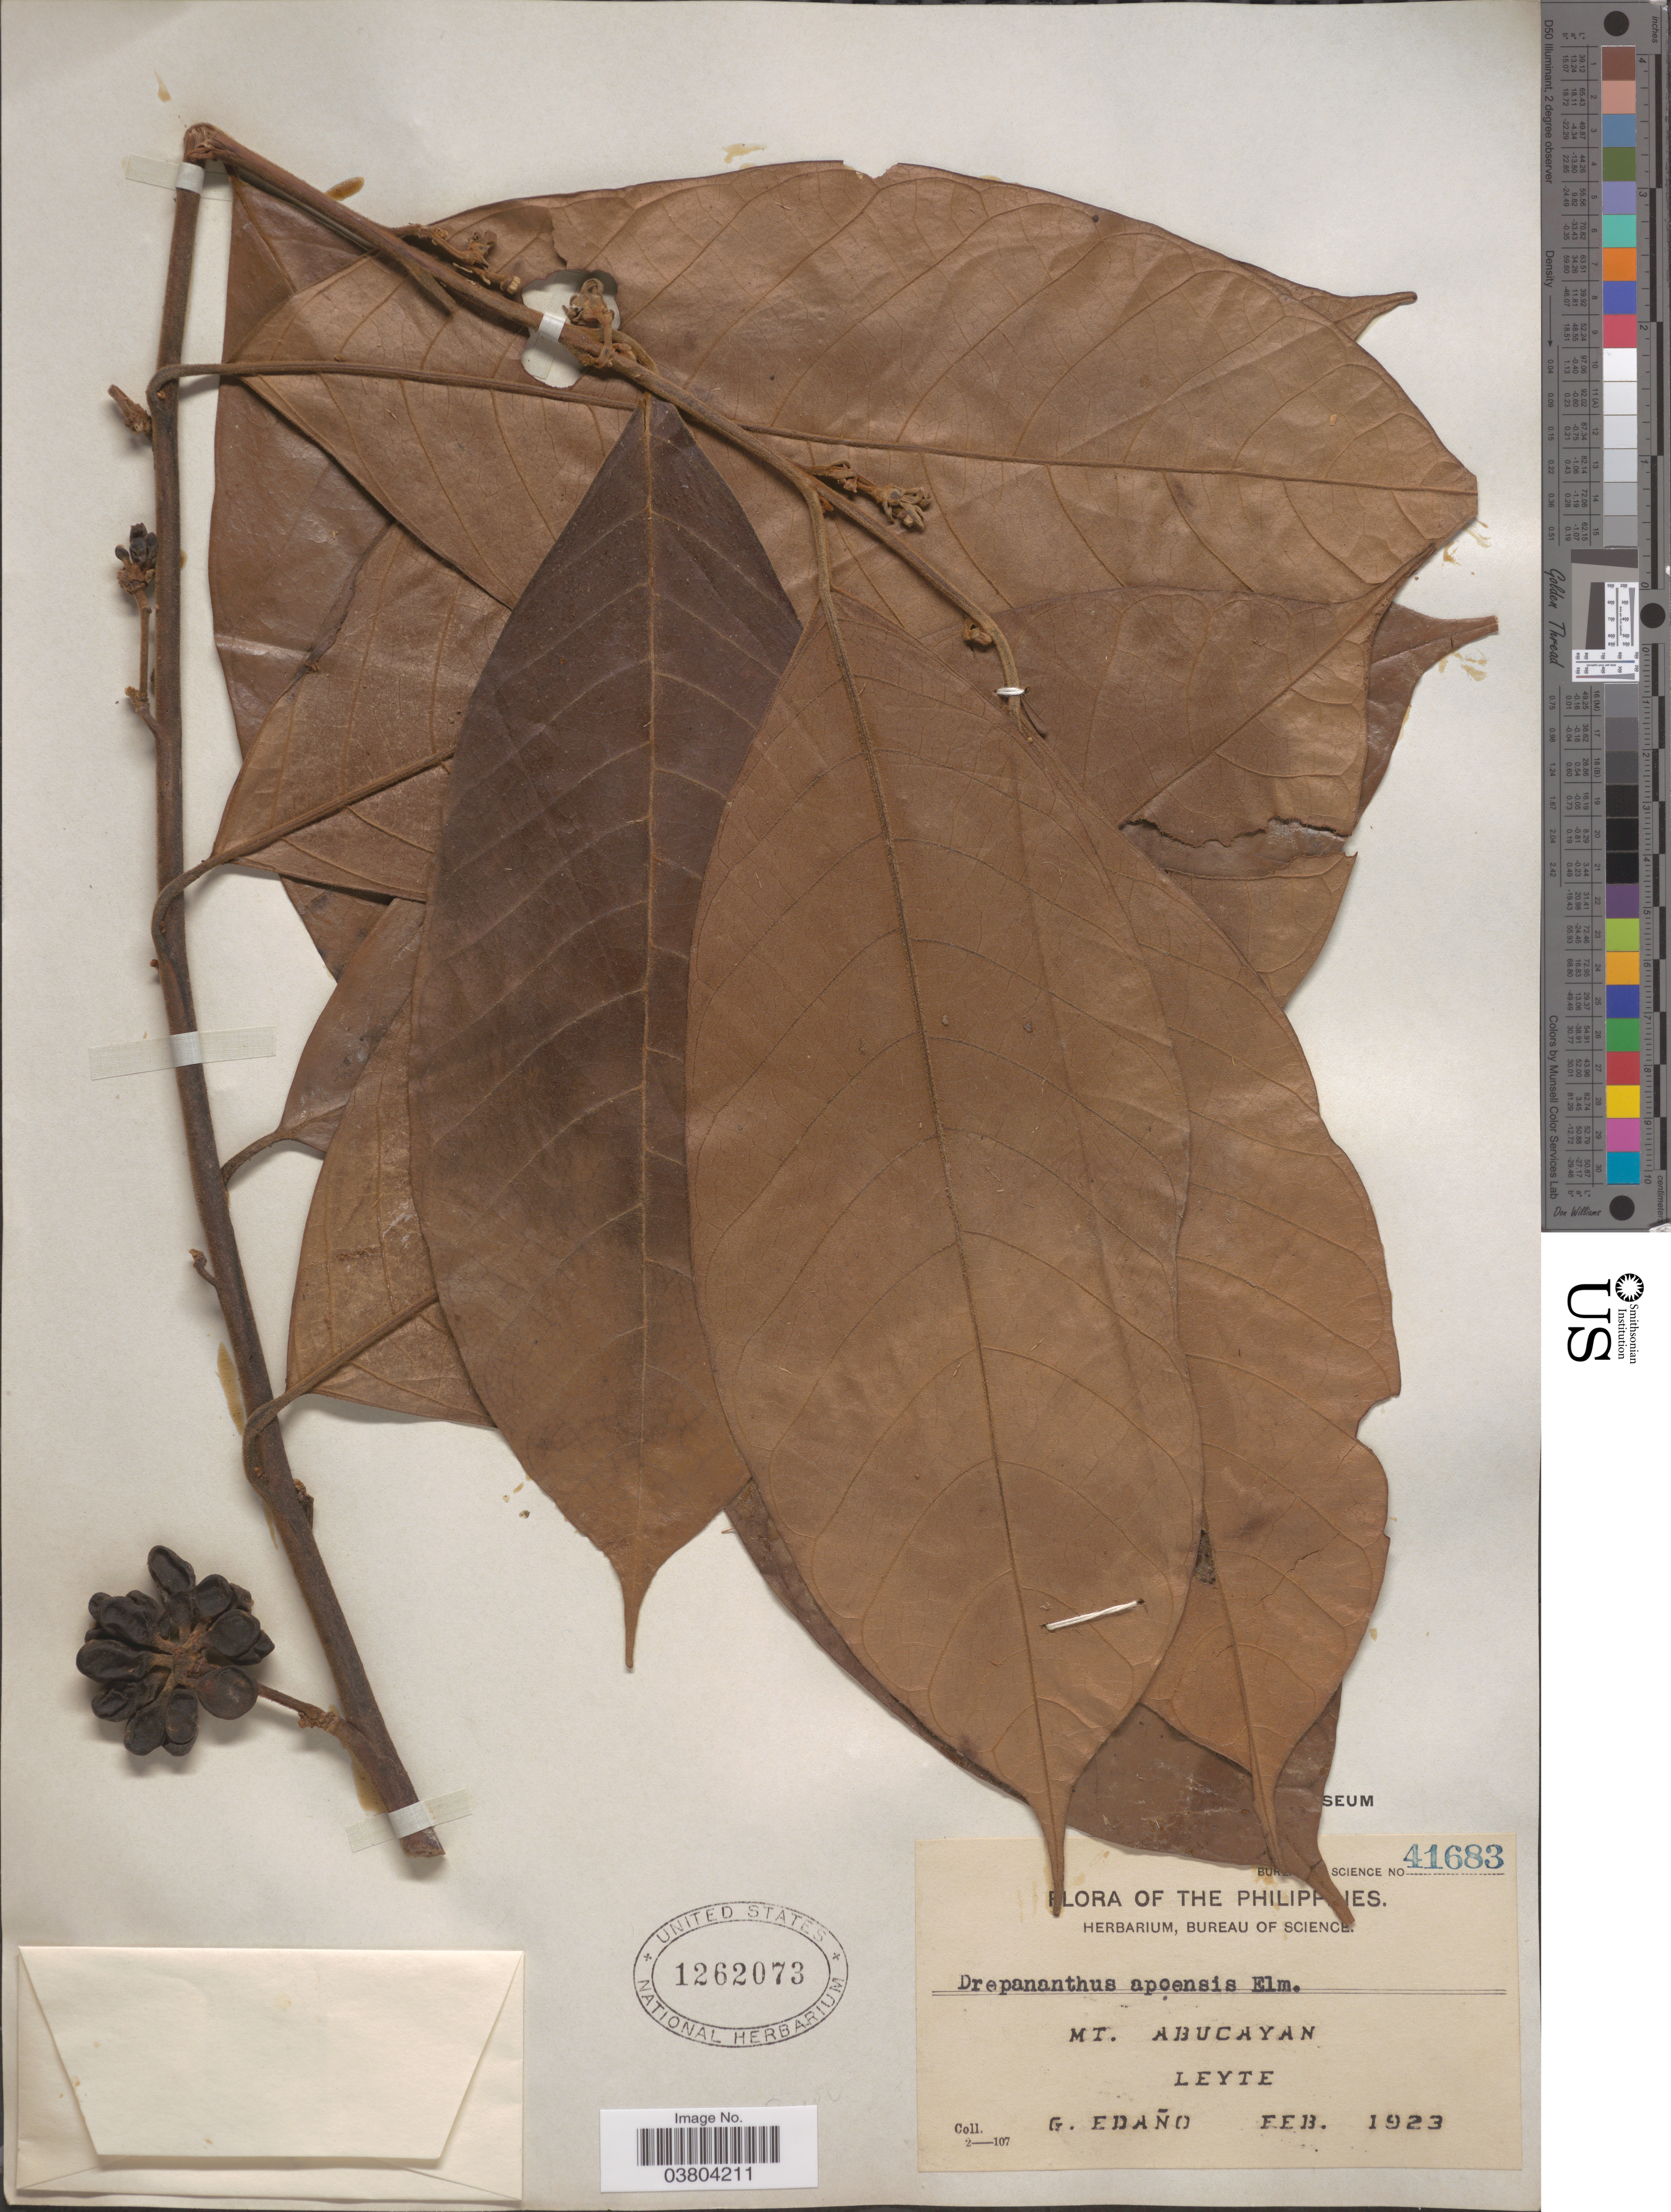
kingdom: Plantae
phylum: Tracheophyta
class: Magnoliopsida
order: Magnoliales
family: Annonaceae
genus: Drepananthus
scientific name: Drepananthus apoensis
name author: Elmer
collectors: G. Edaño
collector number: Bu! Science 41683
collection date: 1923-02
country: Philippines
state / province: Eastern Visayas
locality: Mt. Abucayan. Leyte.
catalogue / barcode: US 1262073